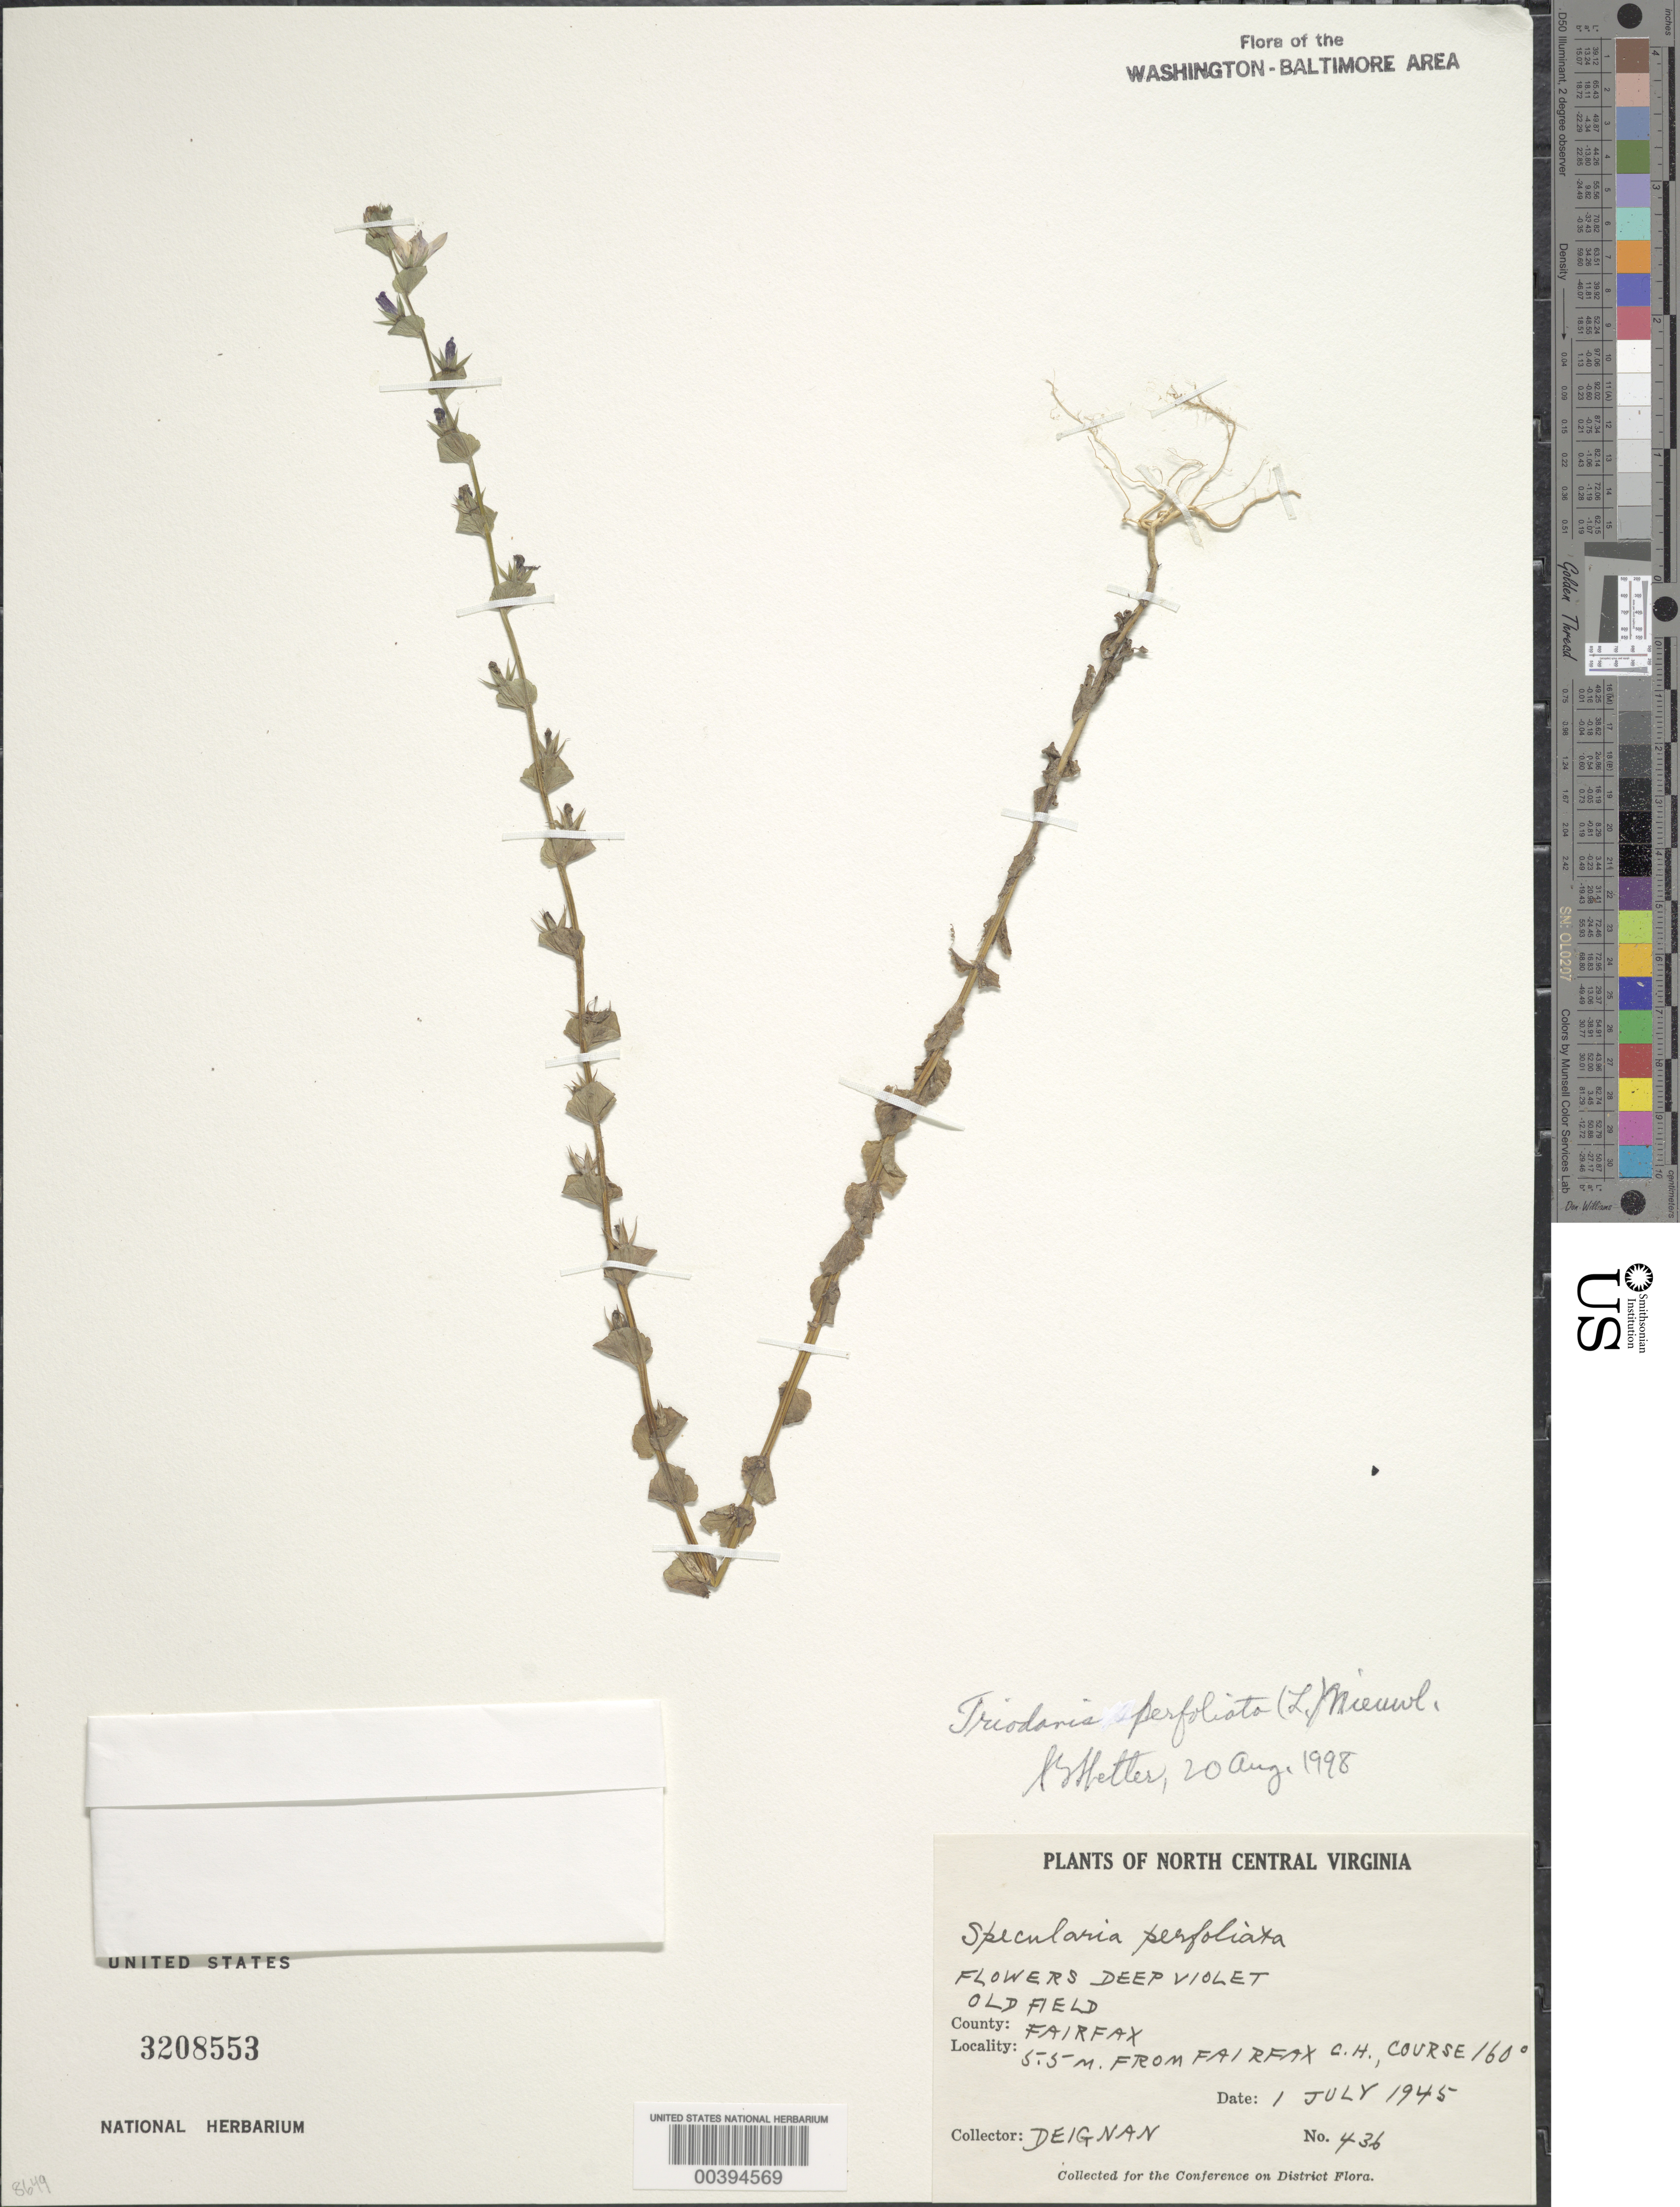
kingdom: Plantae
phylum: Tracheophyta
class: Magnoliopsida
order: Asterales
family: Campanulaceae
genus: Triodanis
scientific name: Triodanis perfoliata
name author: (L.) Nieuwl.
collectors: H. Deignan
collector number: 436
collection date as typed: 01 Jul 1945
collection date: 1945-07-01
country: United States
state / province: Virginia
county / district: Fairfax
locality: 5.5 M from Fairfax Court House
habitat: Old field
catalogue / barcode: US 3208553